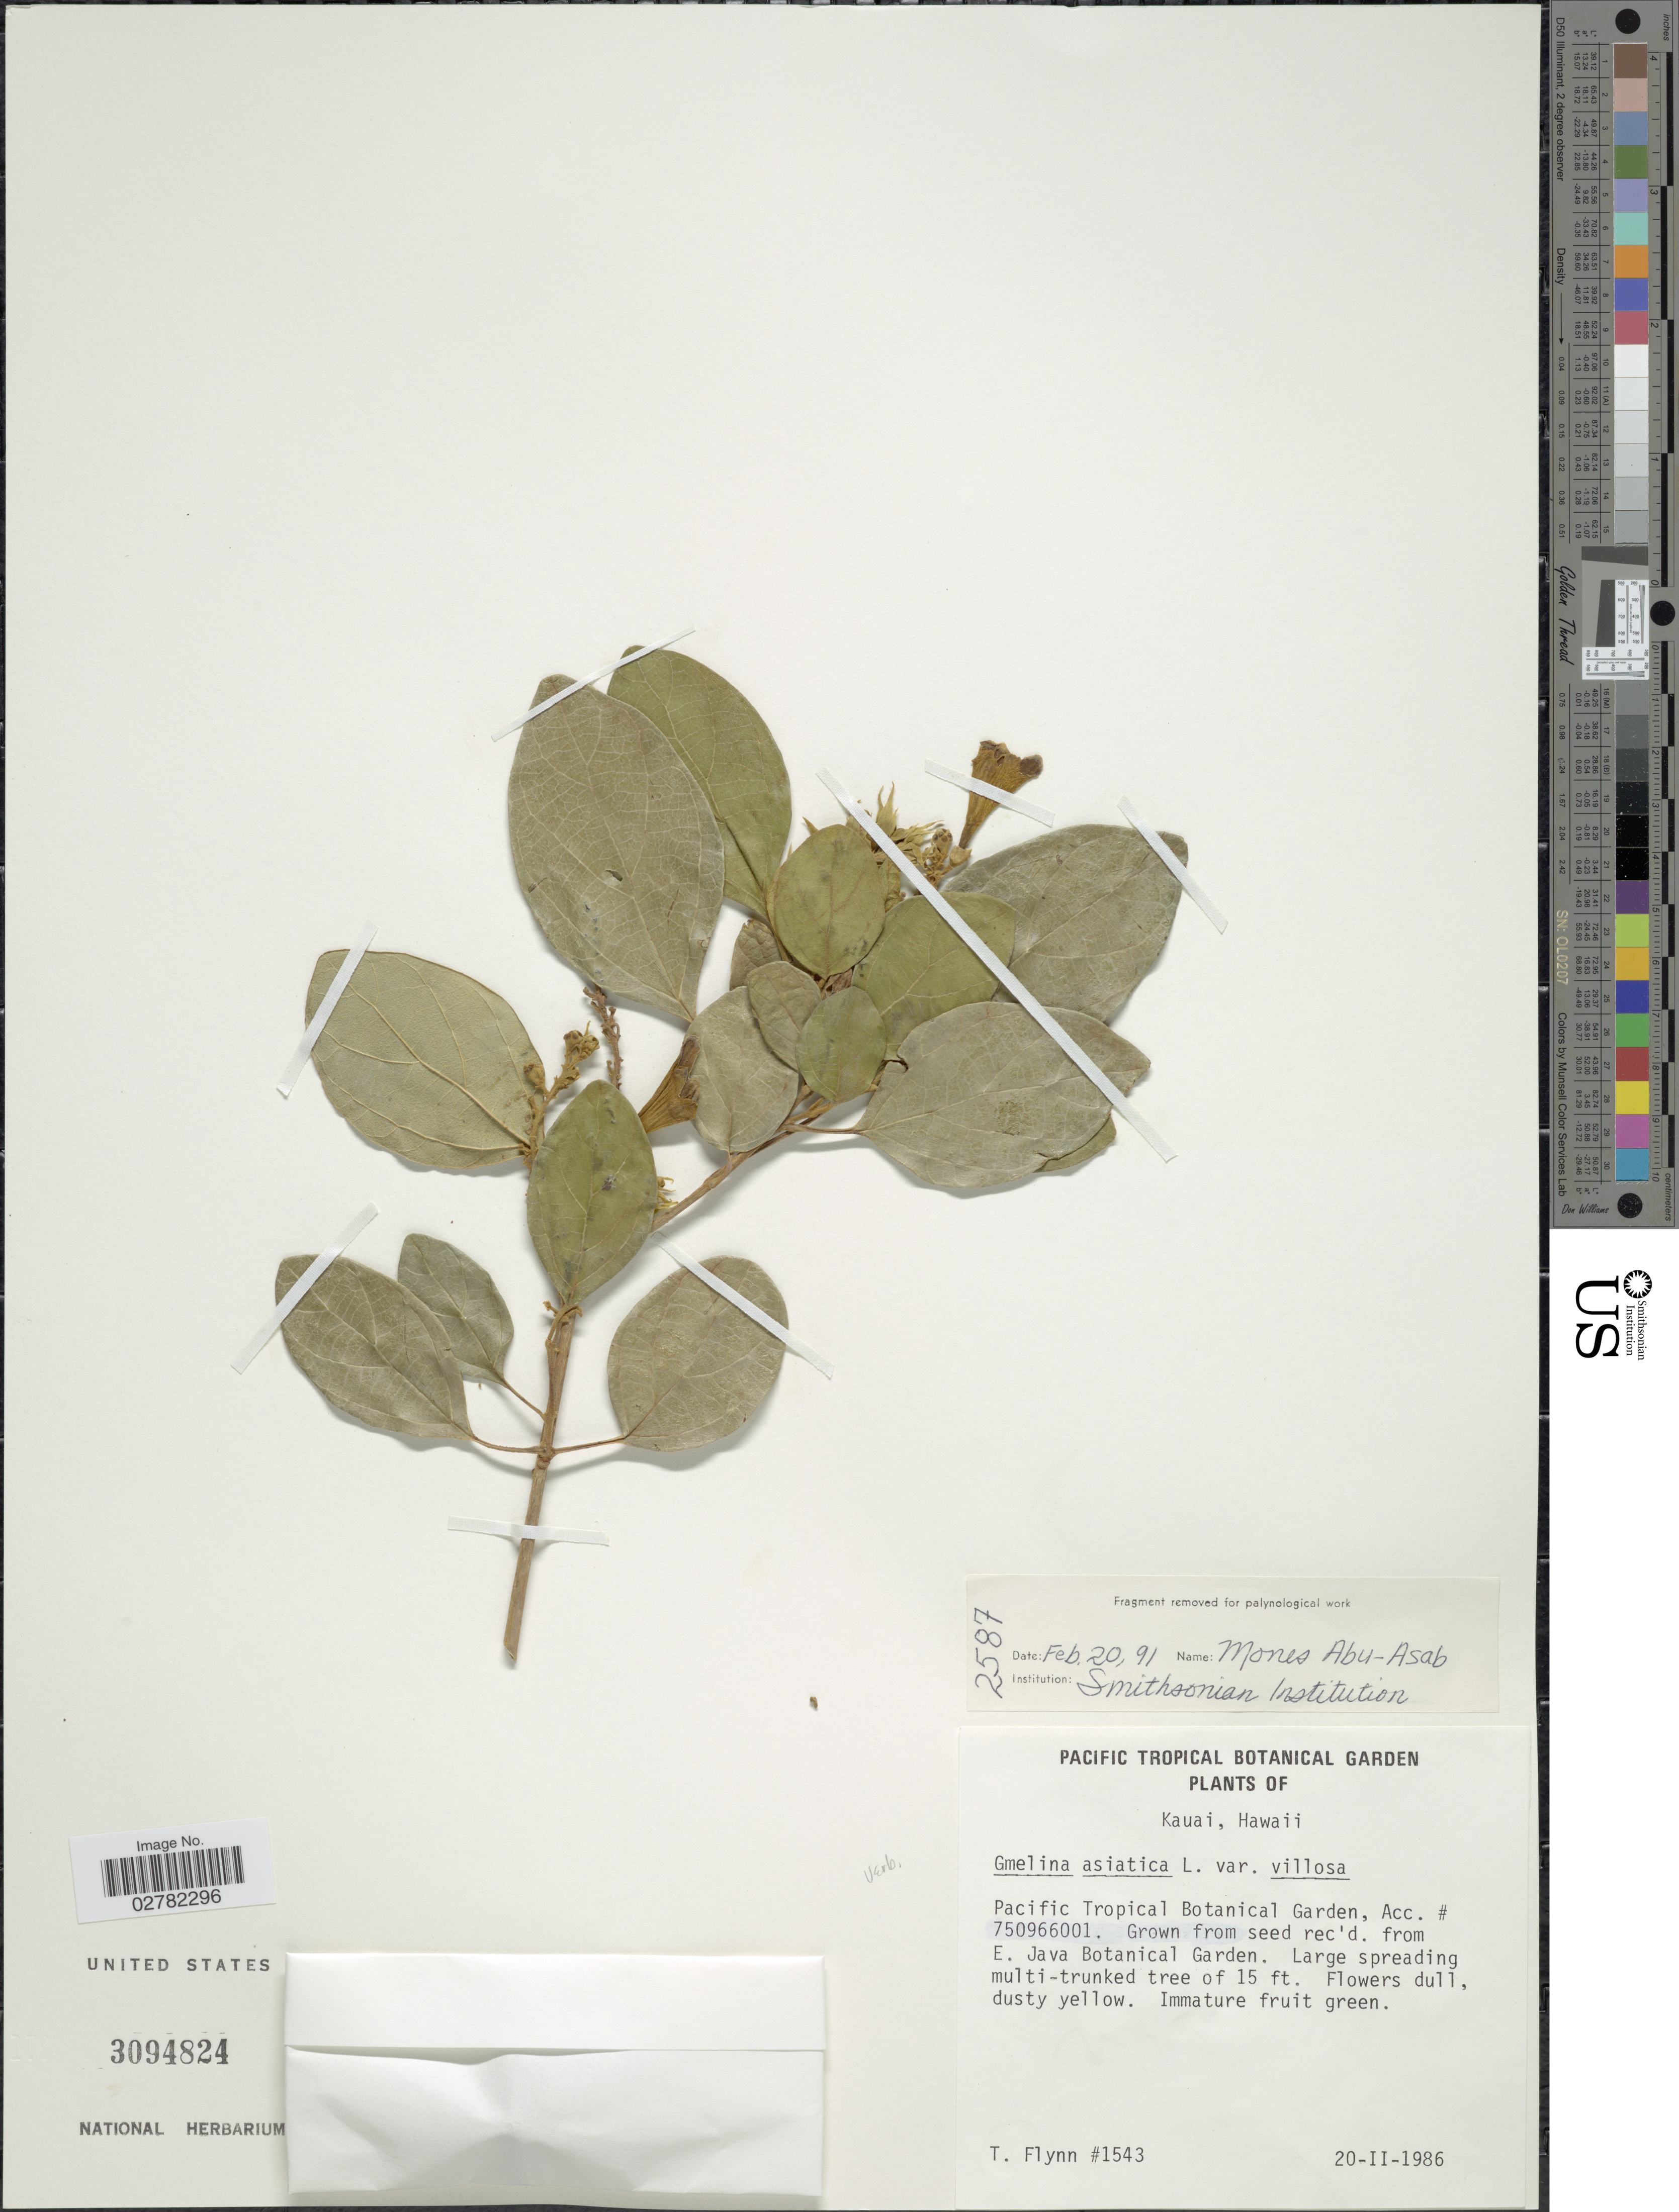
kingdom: Plantae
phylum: Tracheophyta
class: Magnoliopsida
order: Lamiales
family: Lamiaceae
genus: Gmelina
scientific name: Gmelina asiatica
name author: L.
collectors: T. Flynn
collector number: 1543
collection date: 1986-02-20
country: United States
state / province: Hawaii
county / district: Kauai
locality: Kauai. Pacific Tropical Botanical Garden.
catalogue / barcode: US 3094824